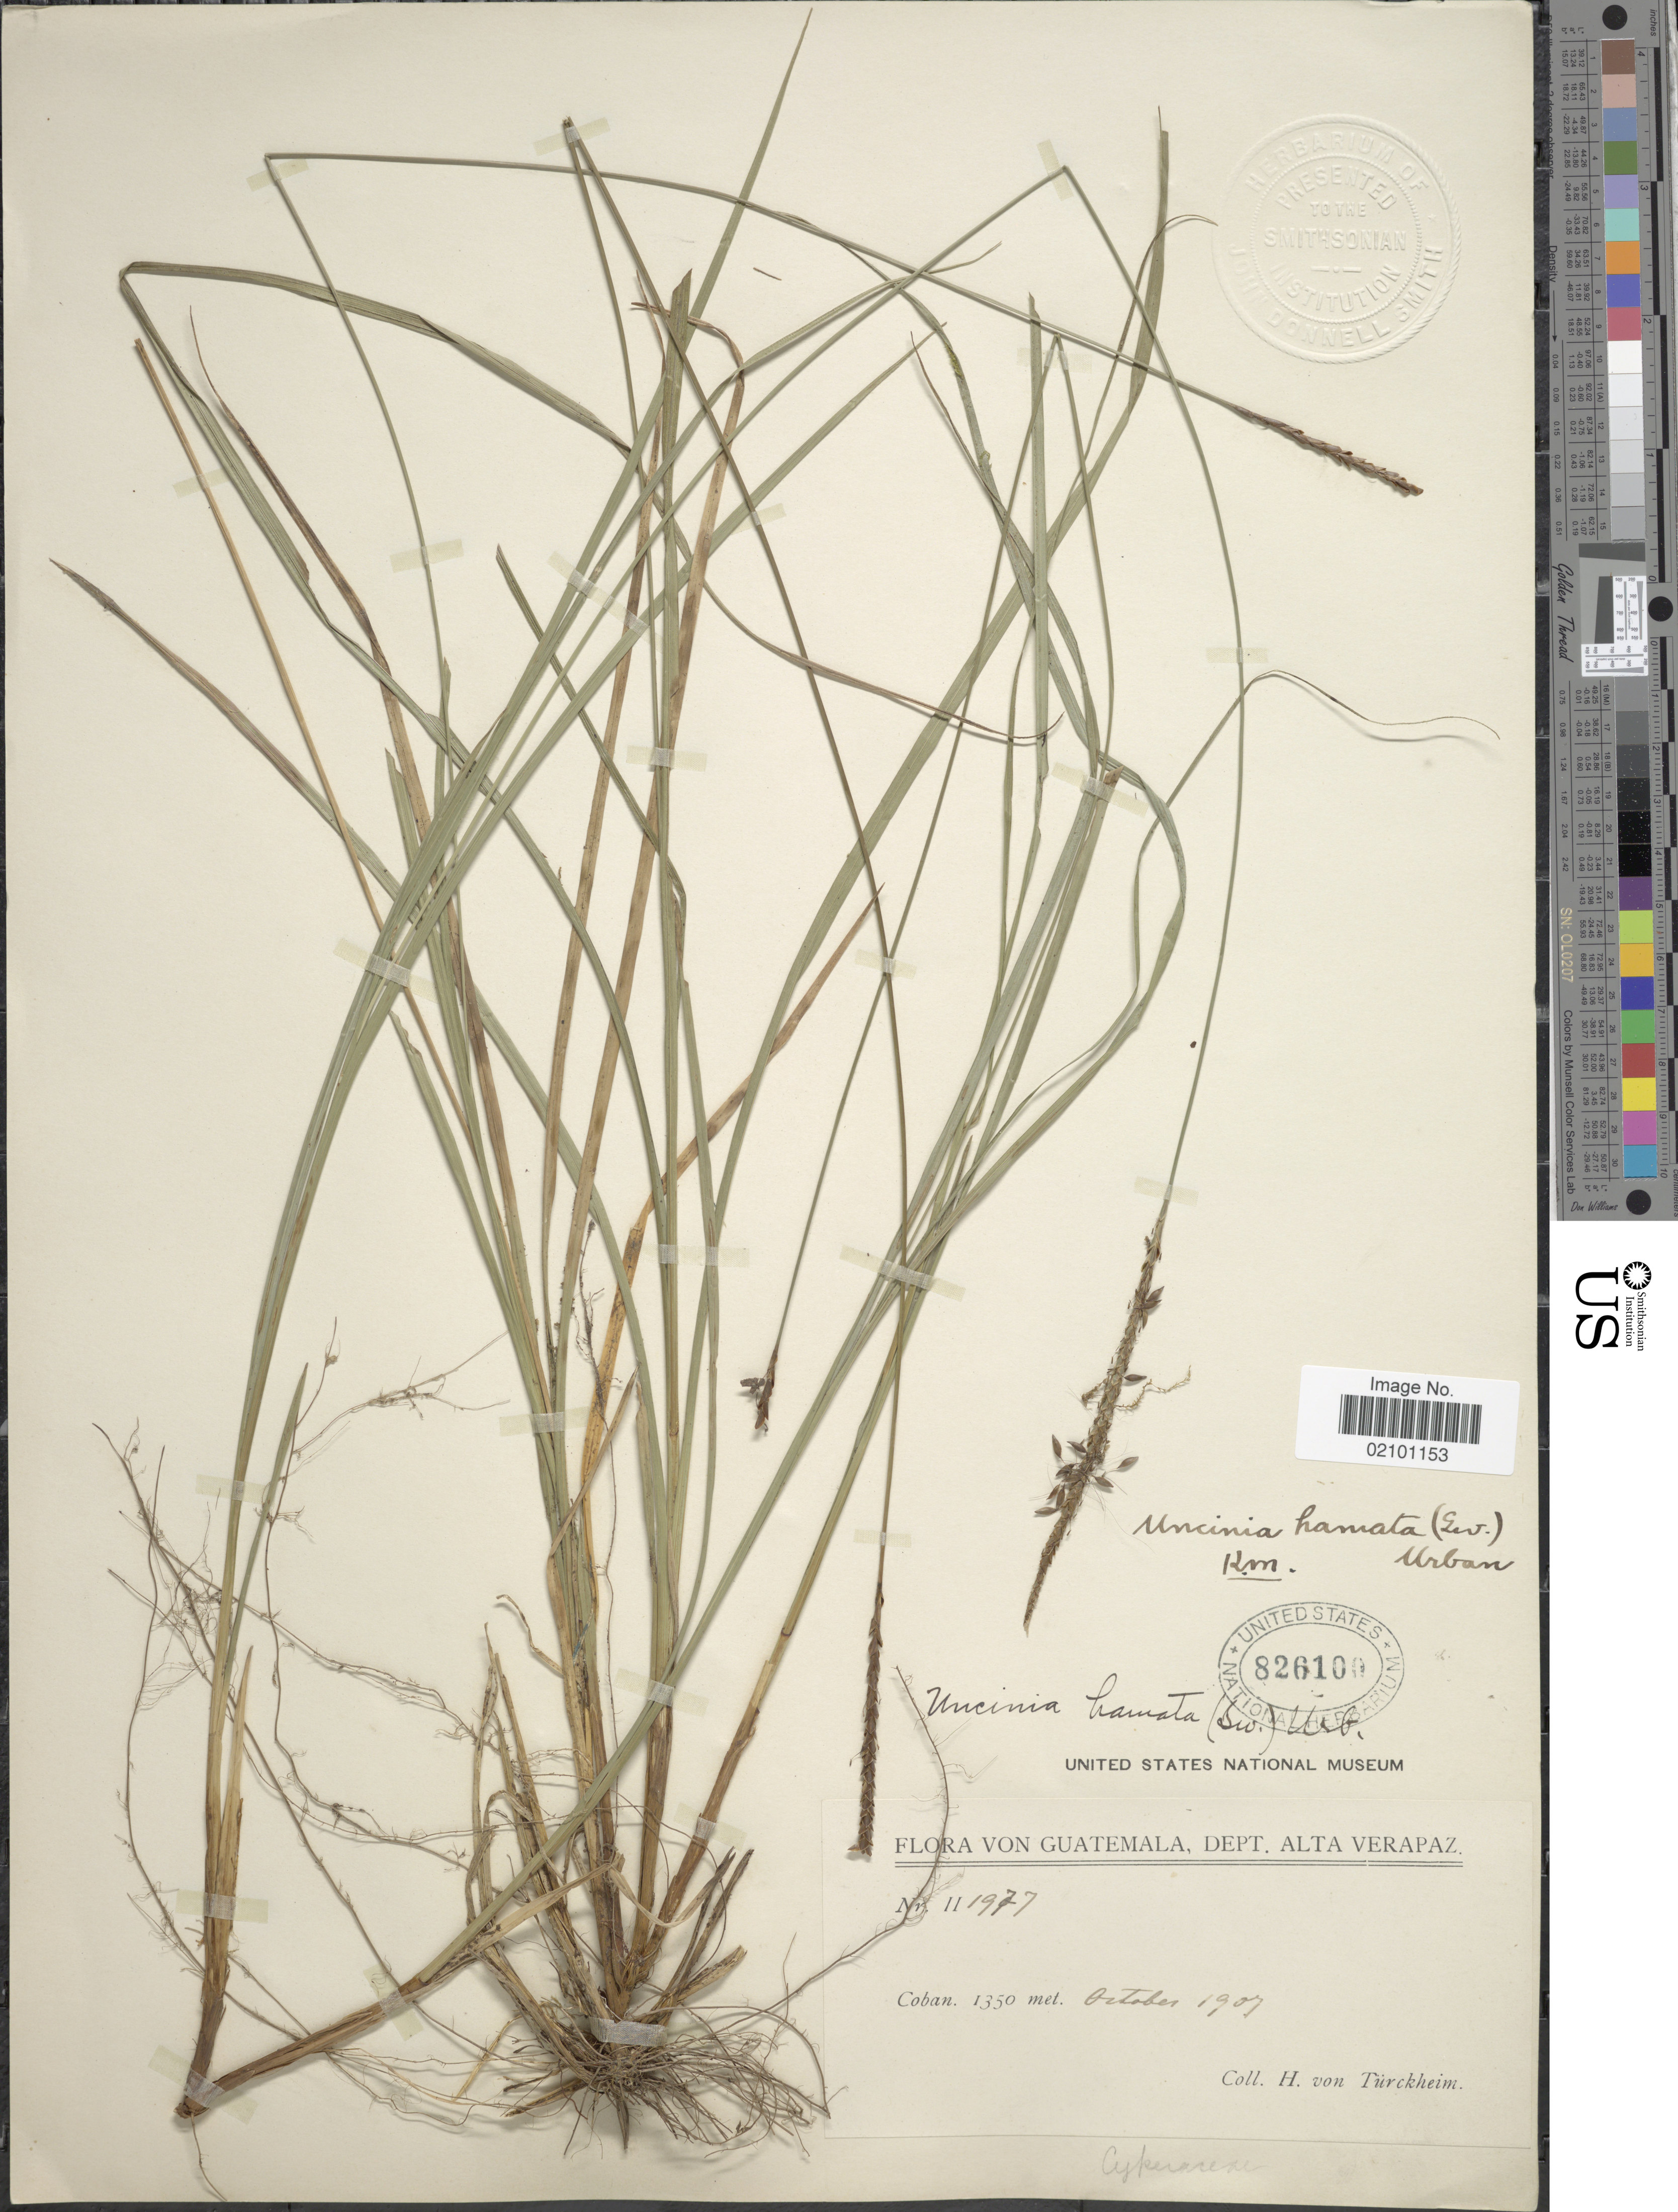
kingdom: Plantae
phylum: Tracheophyta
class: Liliopsida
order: Poales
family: Cyperaceae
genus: Carex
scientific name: Carex hamata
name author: Sw.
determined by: Jimnéz-Mejias, Pedro, (UPOS), Universidad Pablo de Olavide (SPAIN)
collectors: H. von Türckheim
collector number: II 1977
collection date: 1907-10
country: Guatemala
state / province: Alta Verapaz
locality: Coban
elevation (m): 1350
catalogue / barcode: US 826100